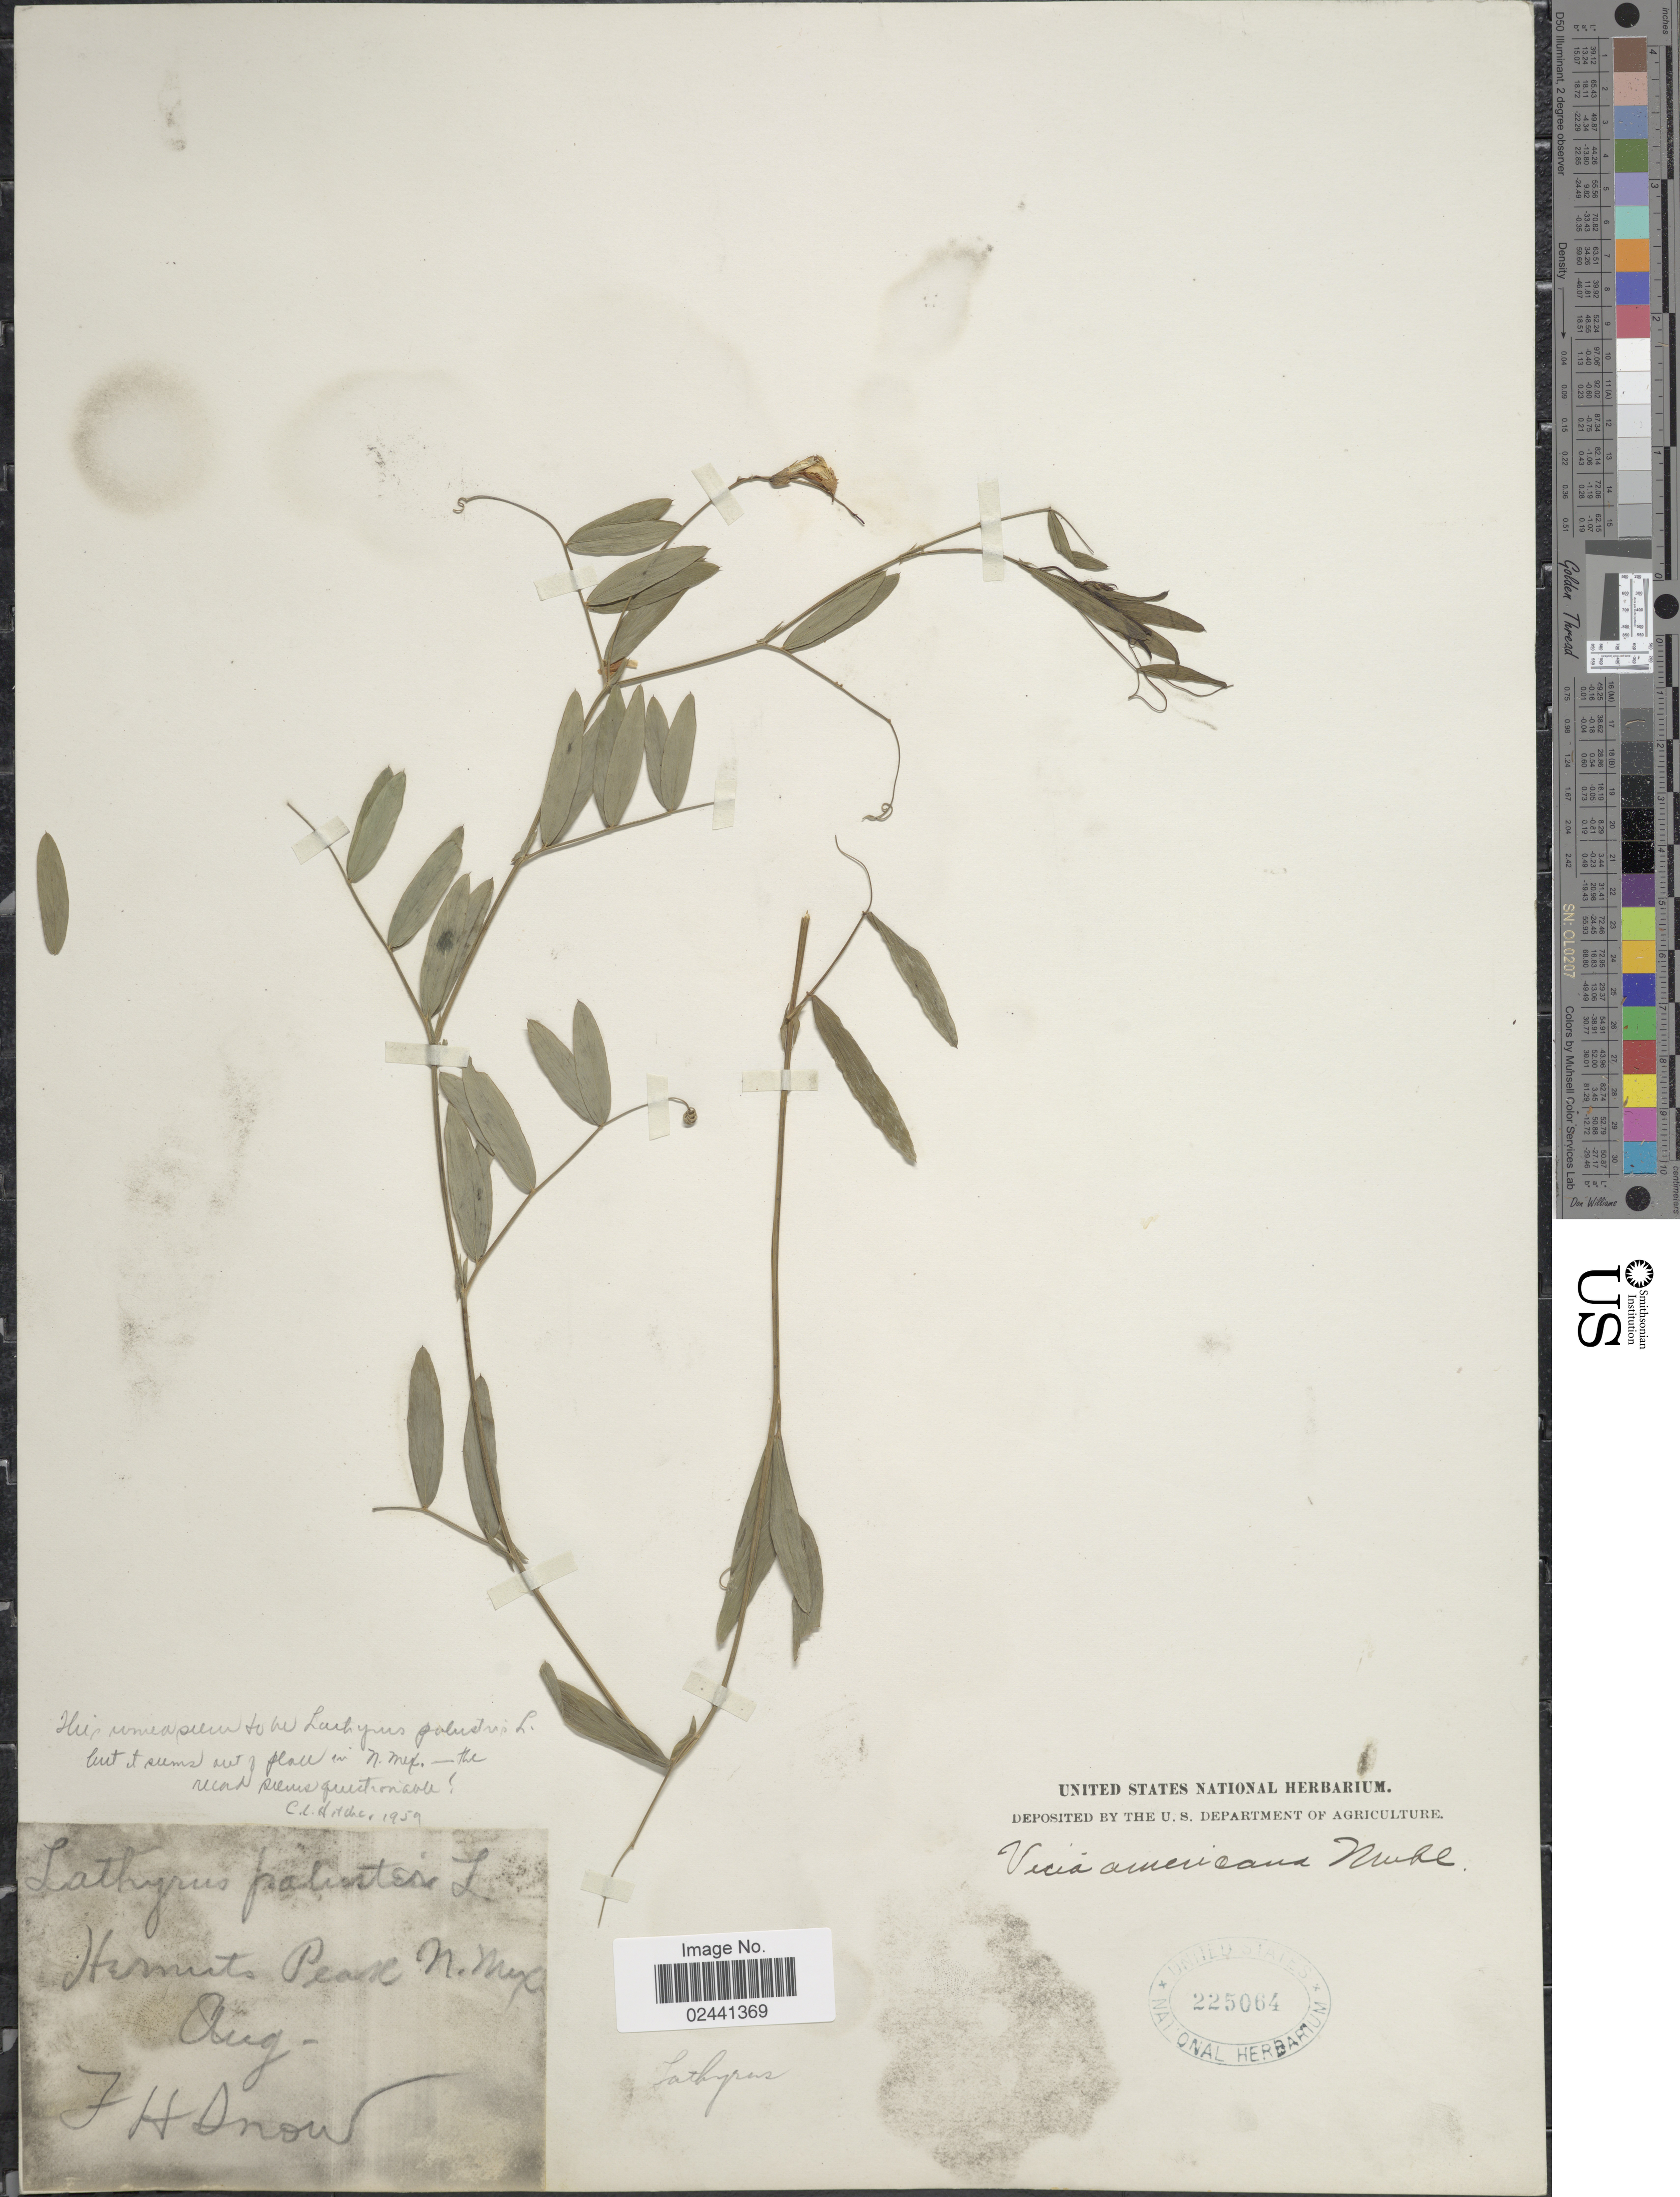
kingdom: Plantae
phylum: Tracheophyta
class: Magnoliopsida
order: Fabales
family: Fabaceae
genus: Lathyrus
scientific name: Lathyrus palustris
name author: L.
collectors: J. H. Snow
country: United States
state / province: New Mexico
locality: Hemuts Peak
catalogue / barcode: US 225064